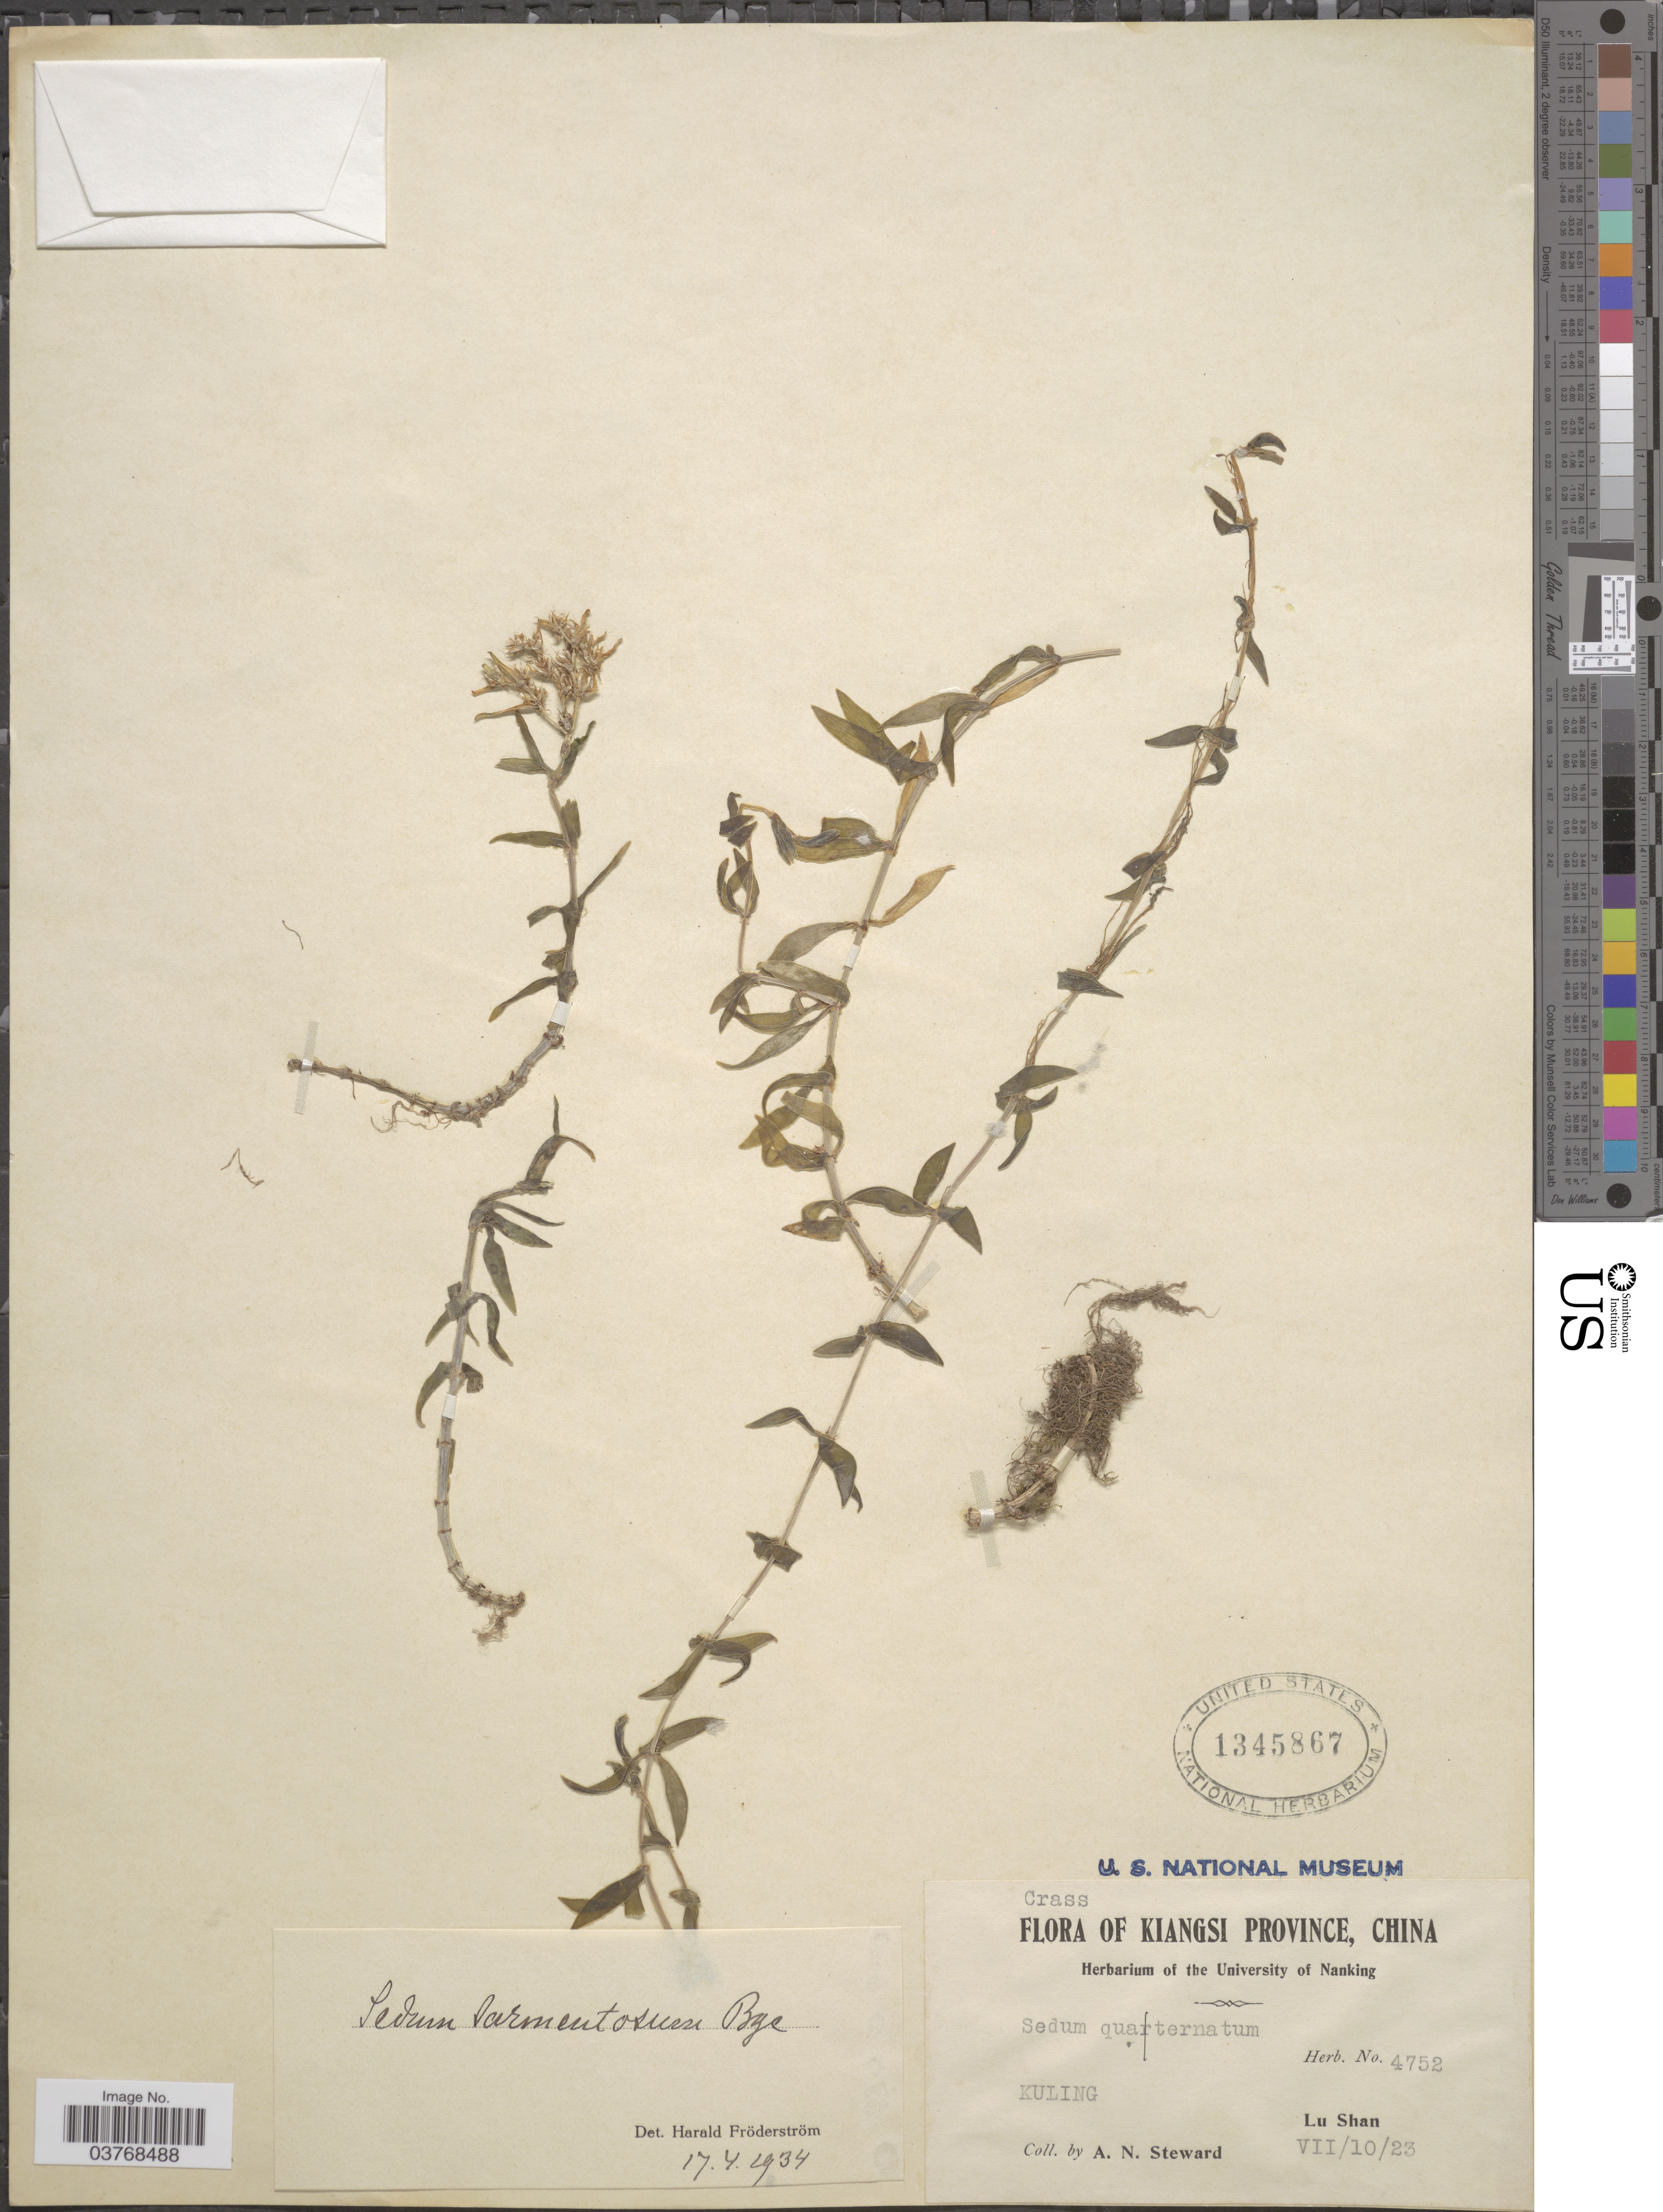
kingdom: Plantae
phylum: Tracheophyta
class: Magnoliopsida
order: Saxifragales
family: Crassulaceae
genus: Sedum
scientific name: Sedum sarmentosum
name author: Bunge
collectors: A. N. Steward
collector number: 4752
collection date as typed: Transcribed d/m/y: 10/7/23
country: China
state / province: Jiangsu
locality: Kiangsu Province. Kuling. Lu Shan.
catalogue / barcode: US 1345867